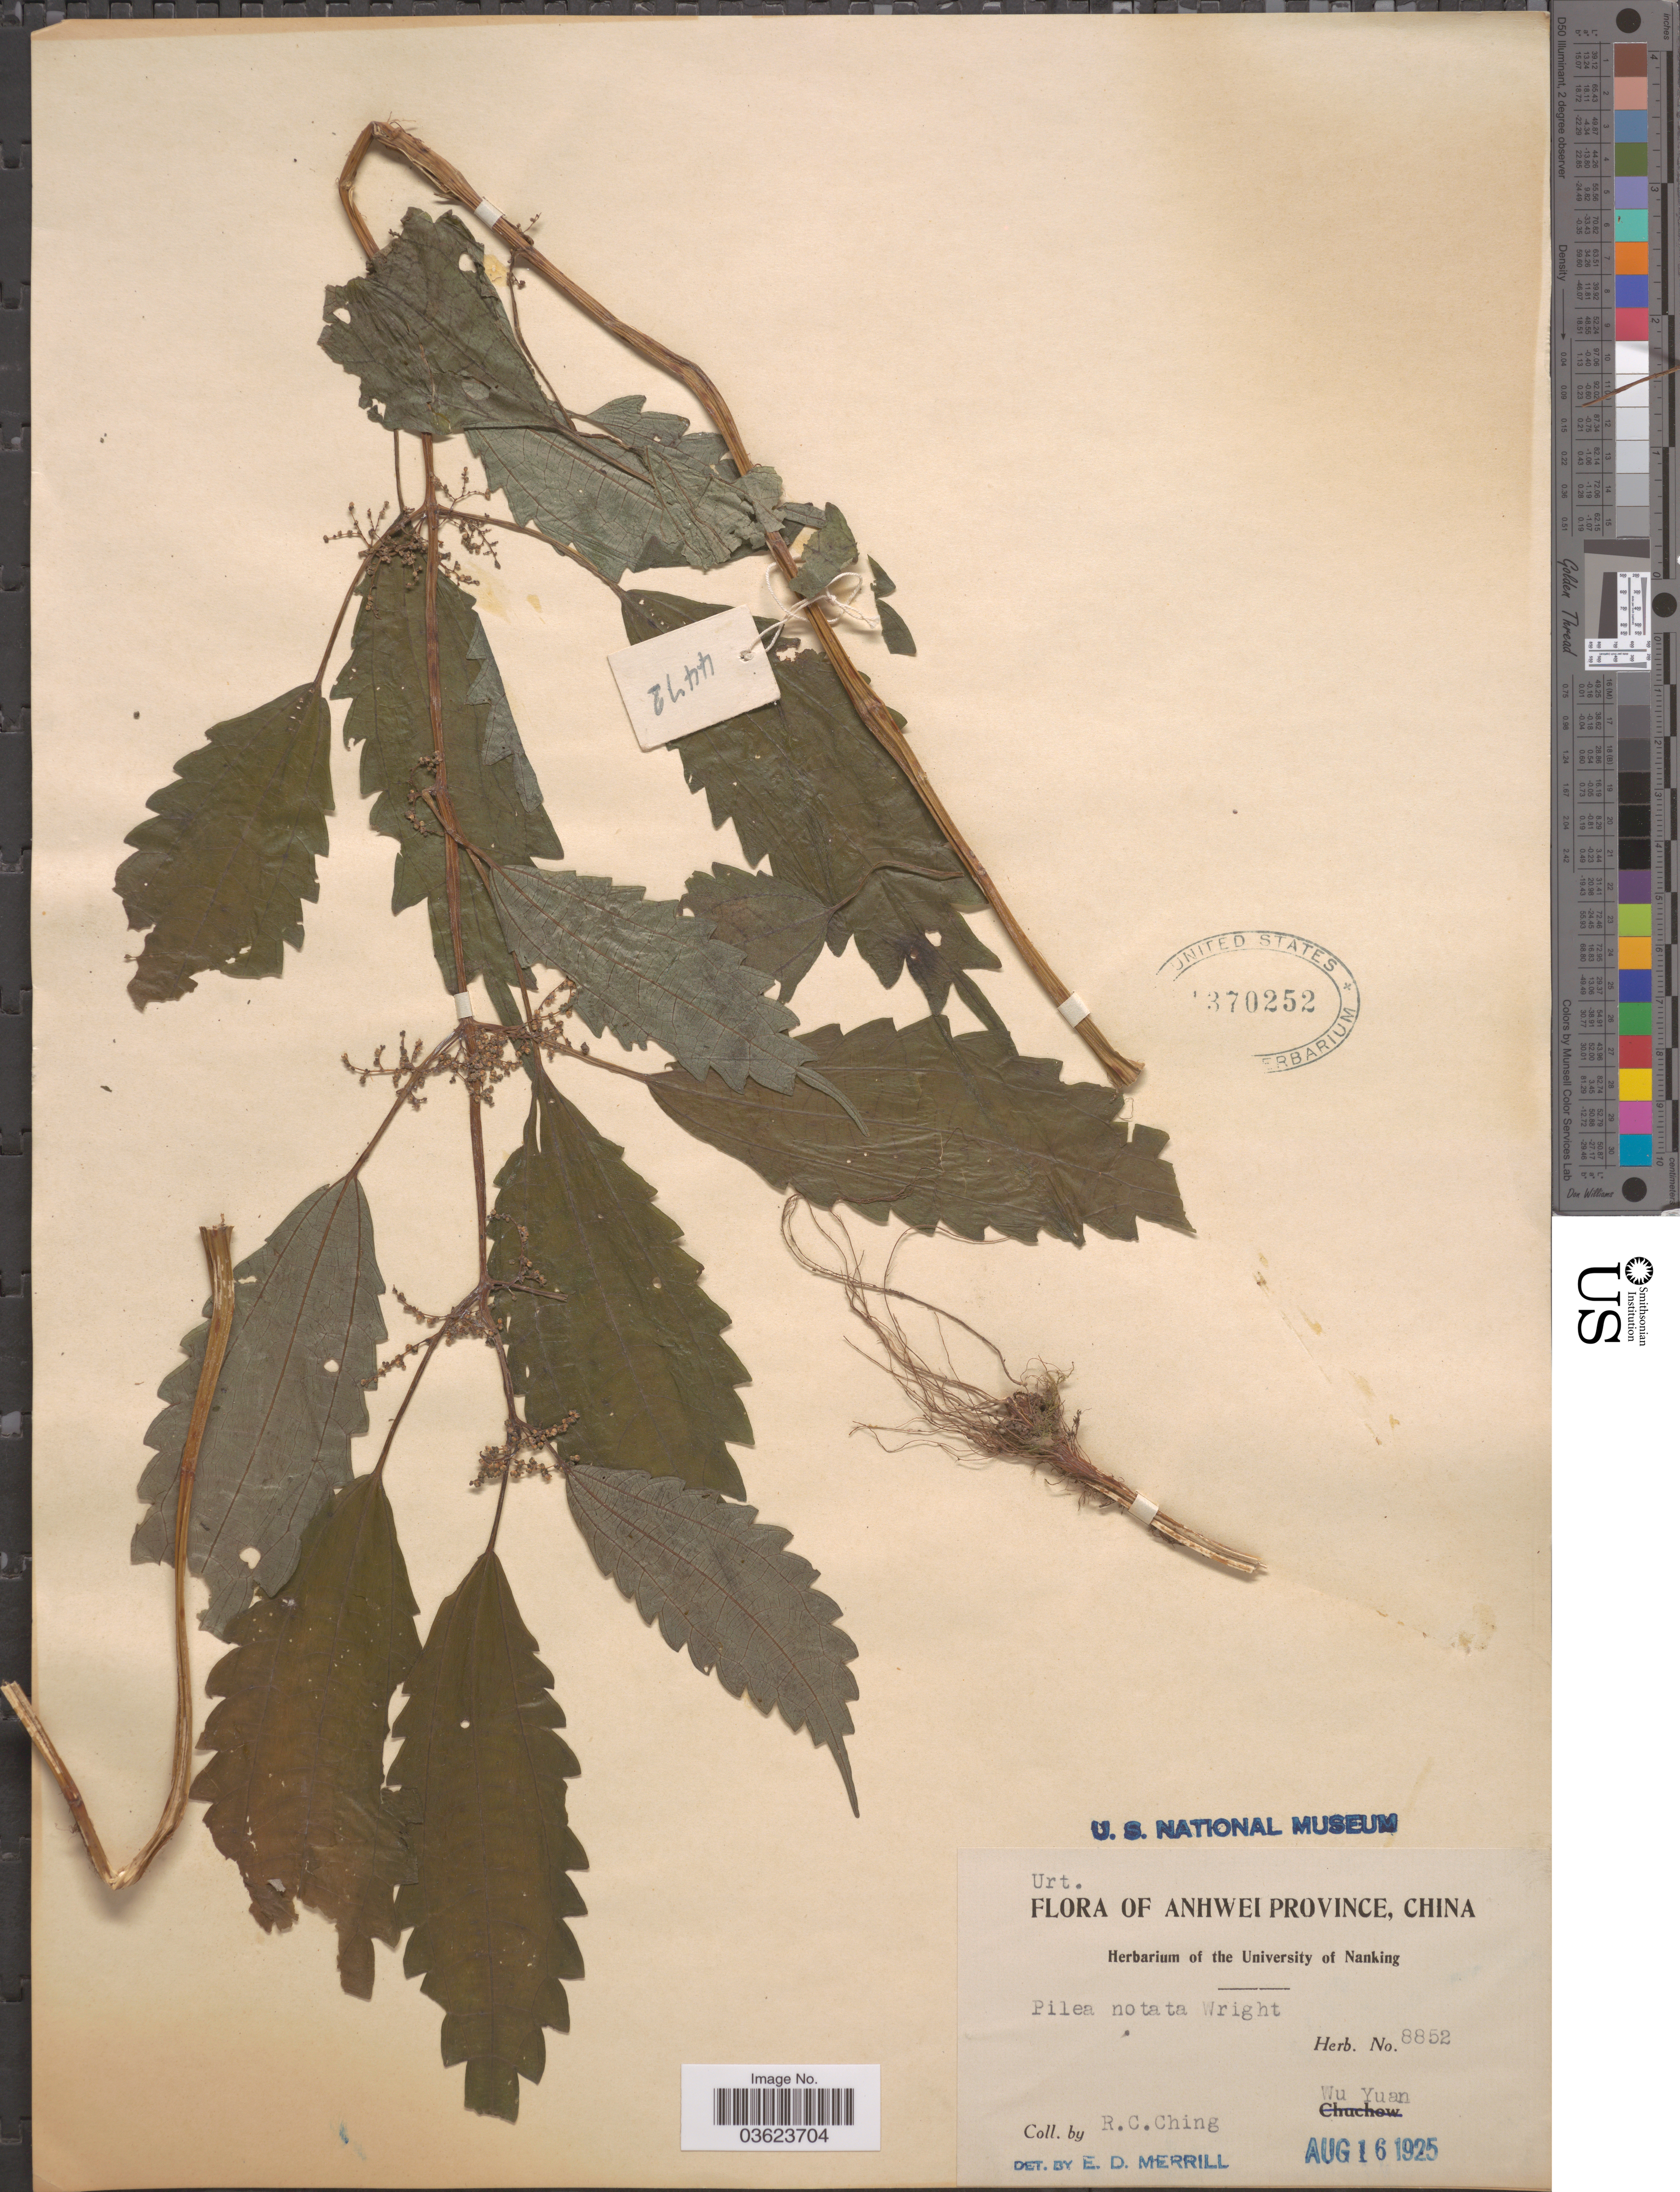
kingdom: Plantae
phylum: Tracheophyta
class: Magnoliopsida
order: Rosales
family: Urticaceae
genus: Pilea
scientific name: Pilea sinofasciata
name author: C.J. Chen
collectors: R. C. Ching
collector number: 8852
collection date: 1925-08-16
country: China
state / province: Anhui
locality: Anhwei Province. Wu Yuan.